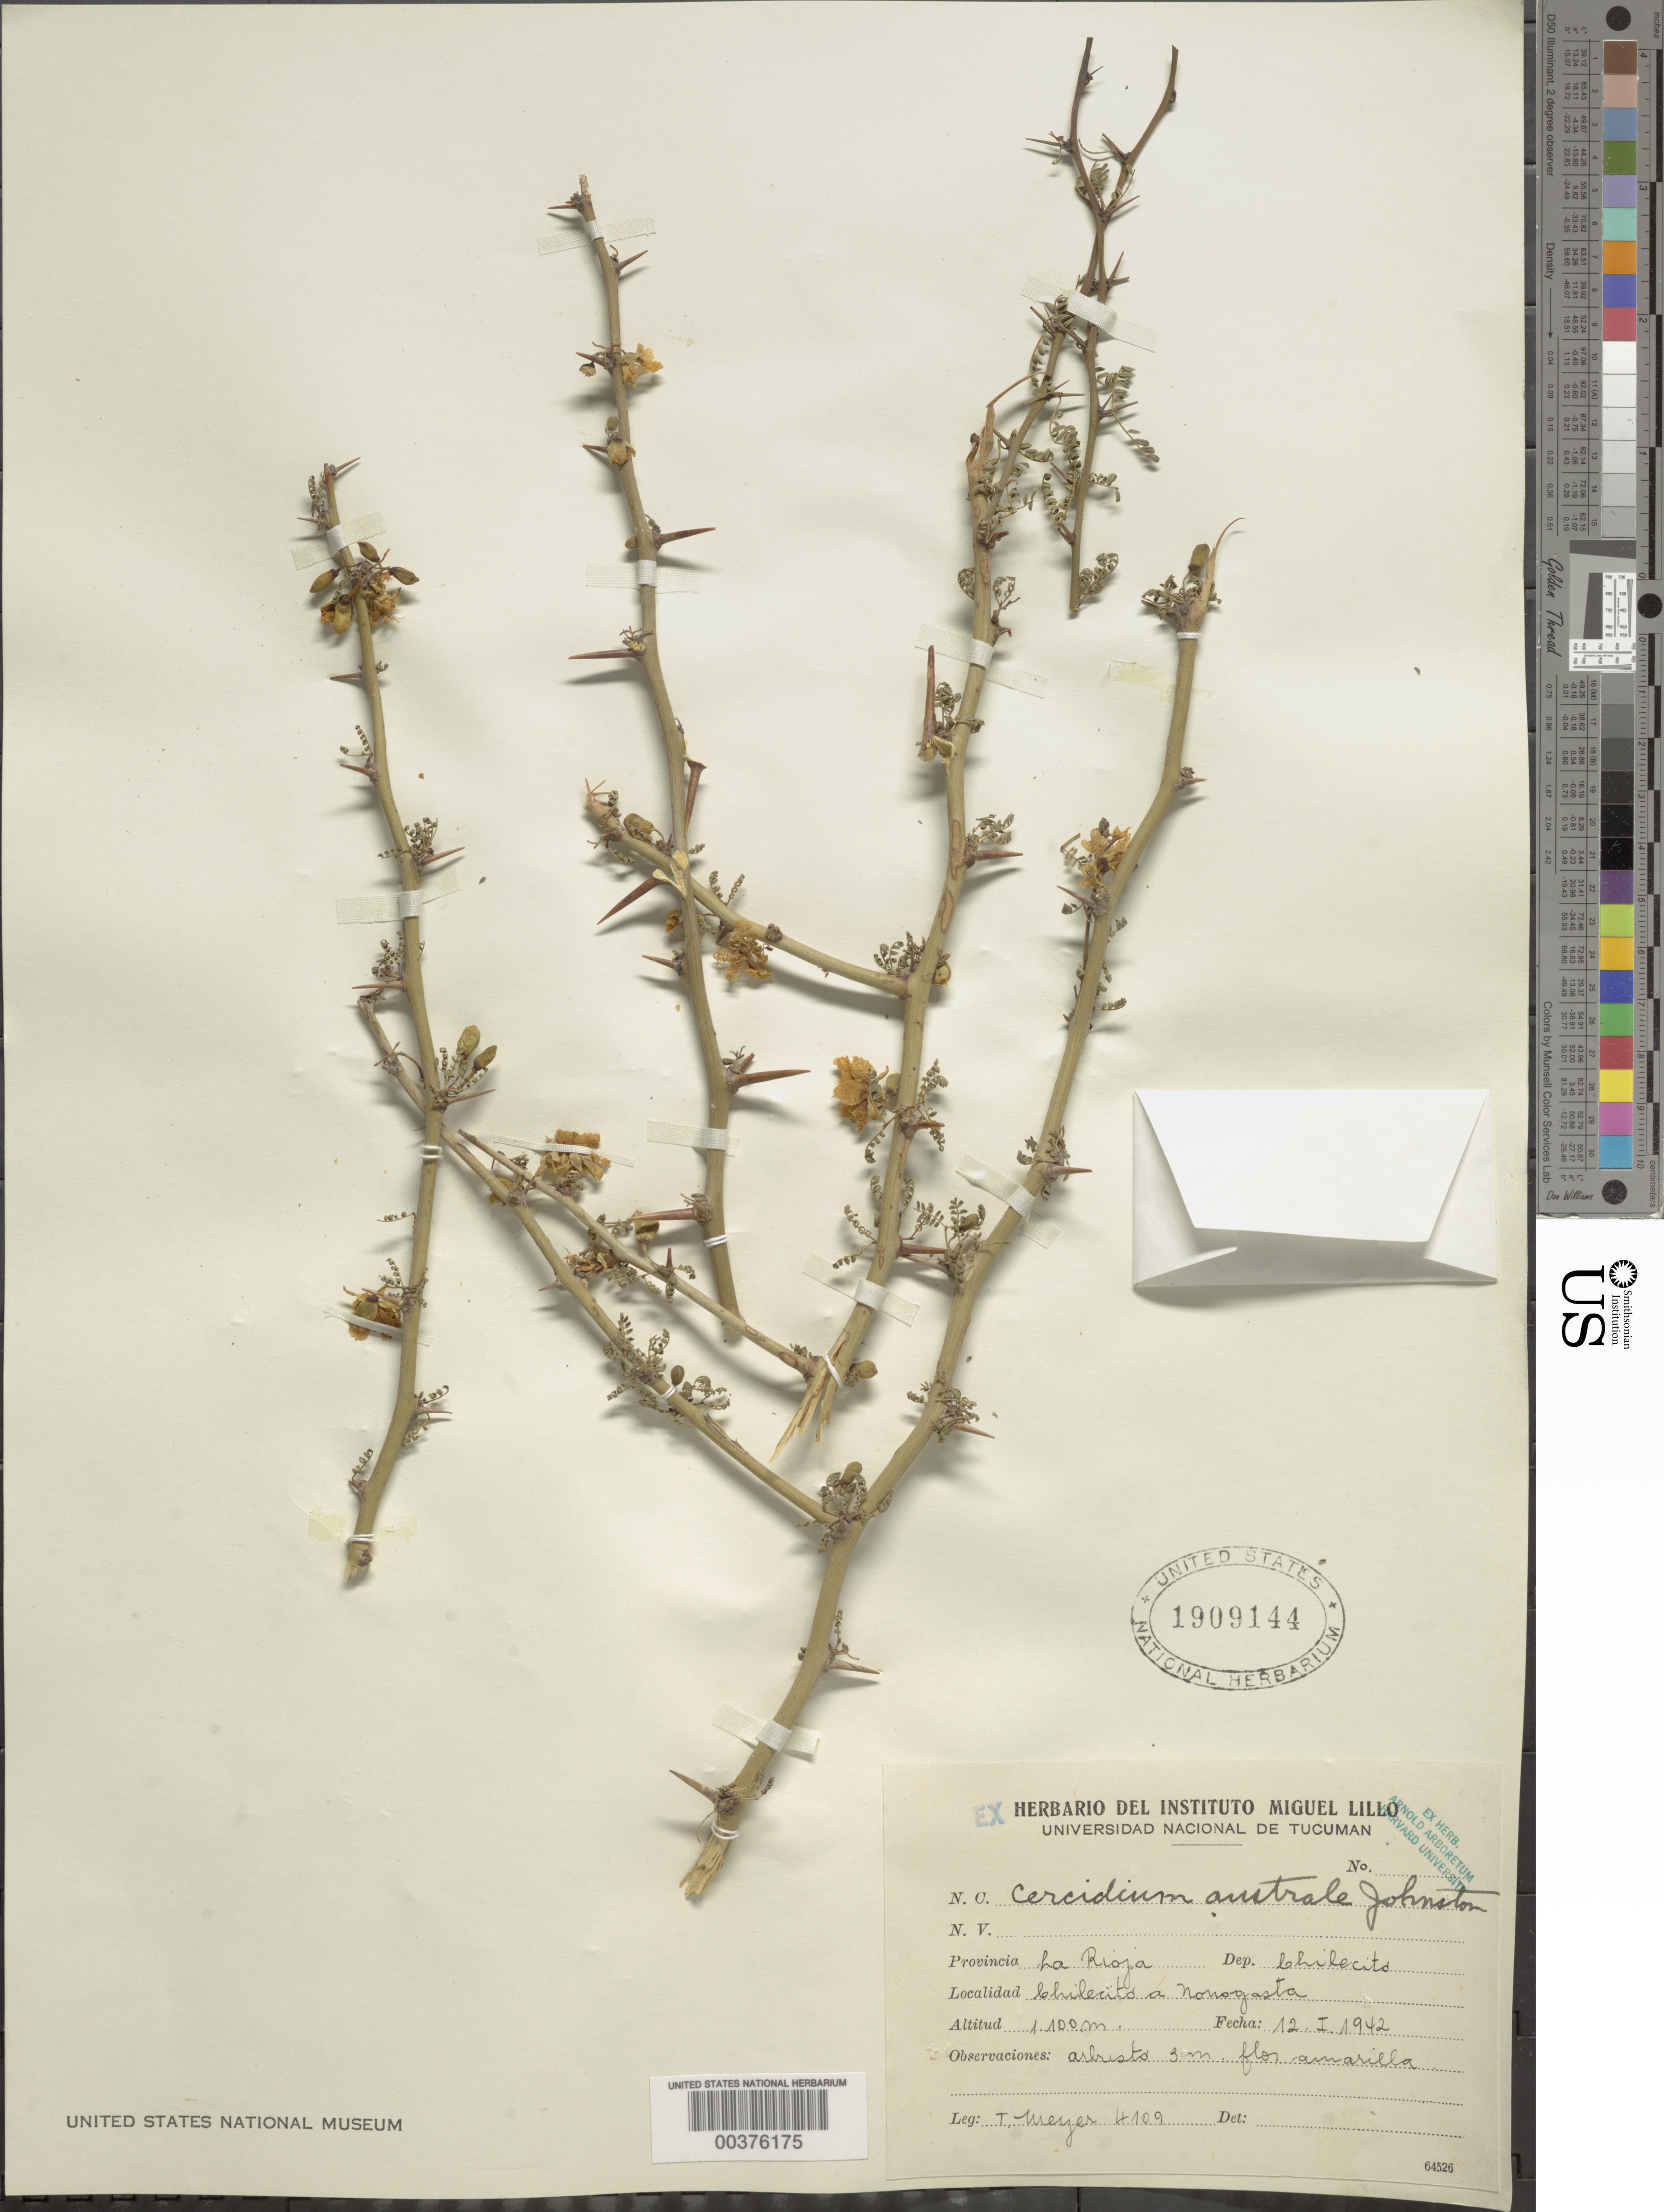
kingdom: Plantae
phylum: Tracheophyta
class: Magnoliopsida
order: Fabales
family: Fabaceae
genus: Parkinsonia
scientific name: Parkinsonia glauca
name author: (Cav.) Varjão & Mansano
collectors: T. Meyer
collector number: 4109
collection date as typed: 12 Jan 1942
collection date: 1942-01-12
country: Argentina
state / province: La Rioja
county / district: Chilecito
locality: Chilecito a Nonogasta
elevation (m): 1100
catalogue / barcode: US 1909144